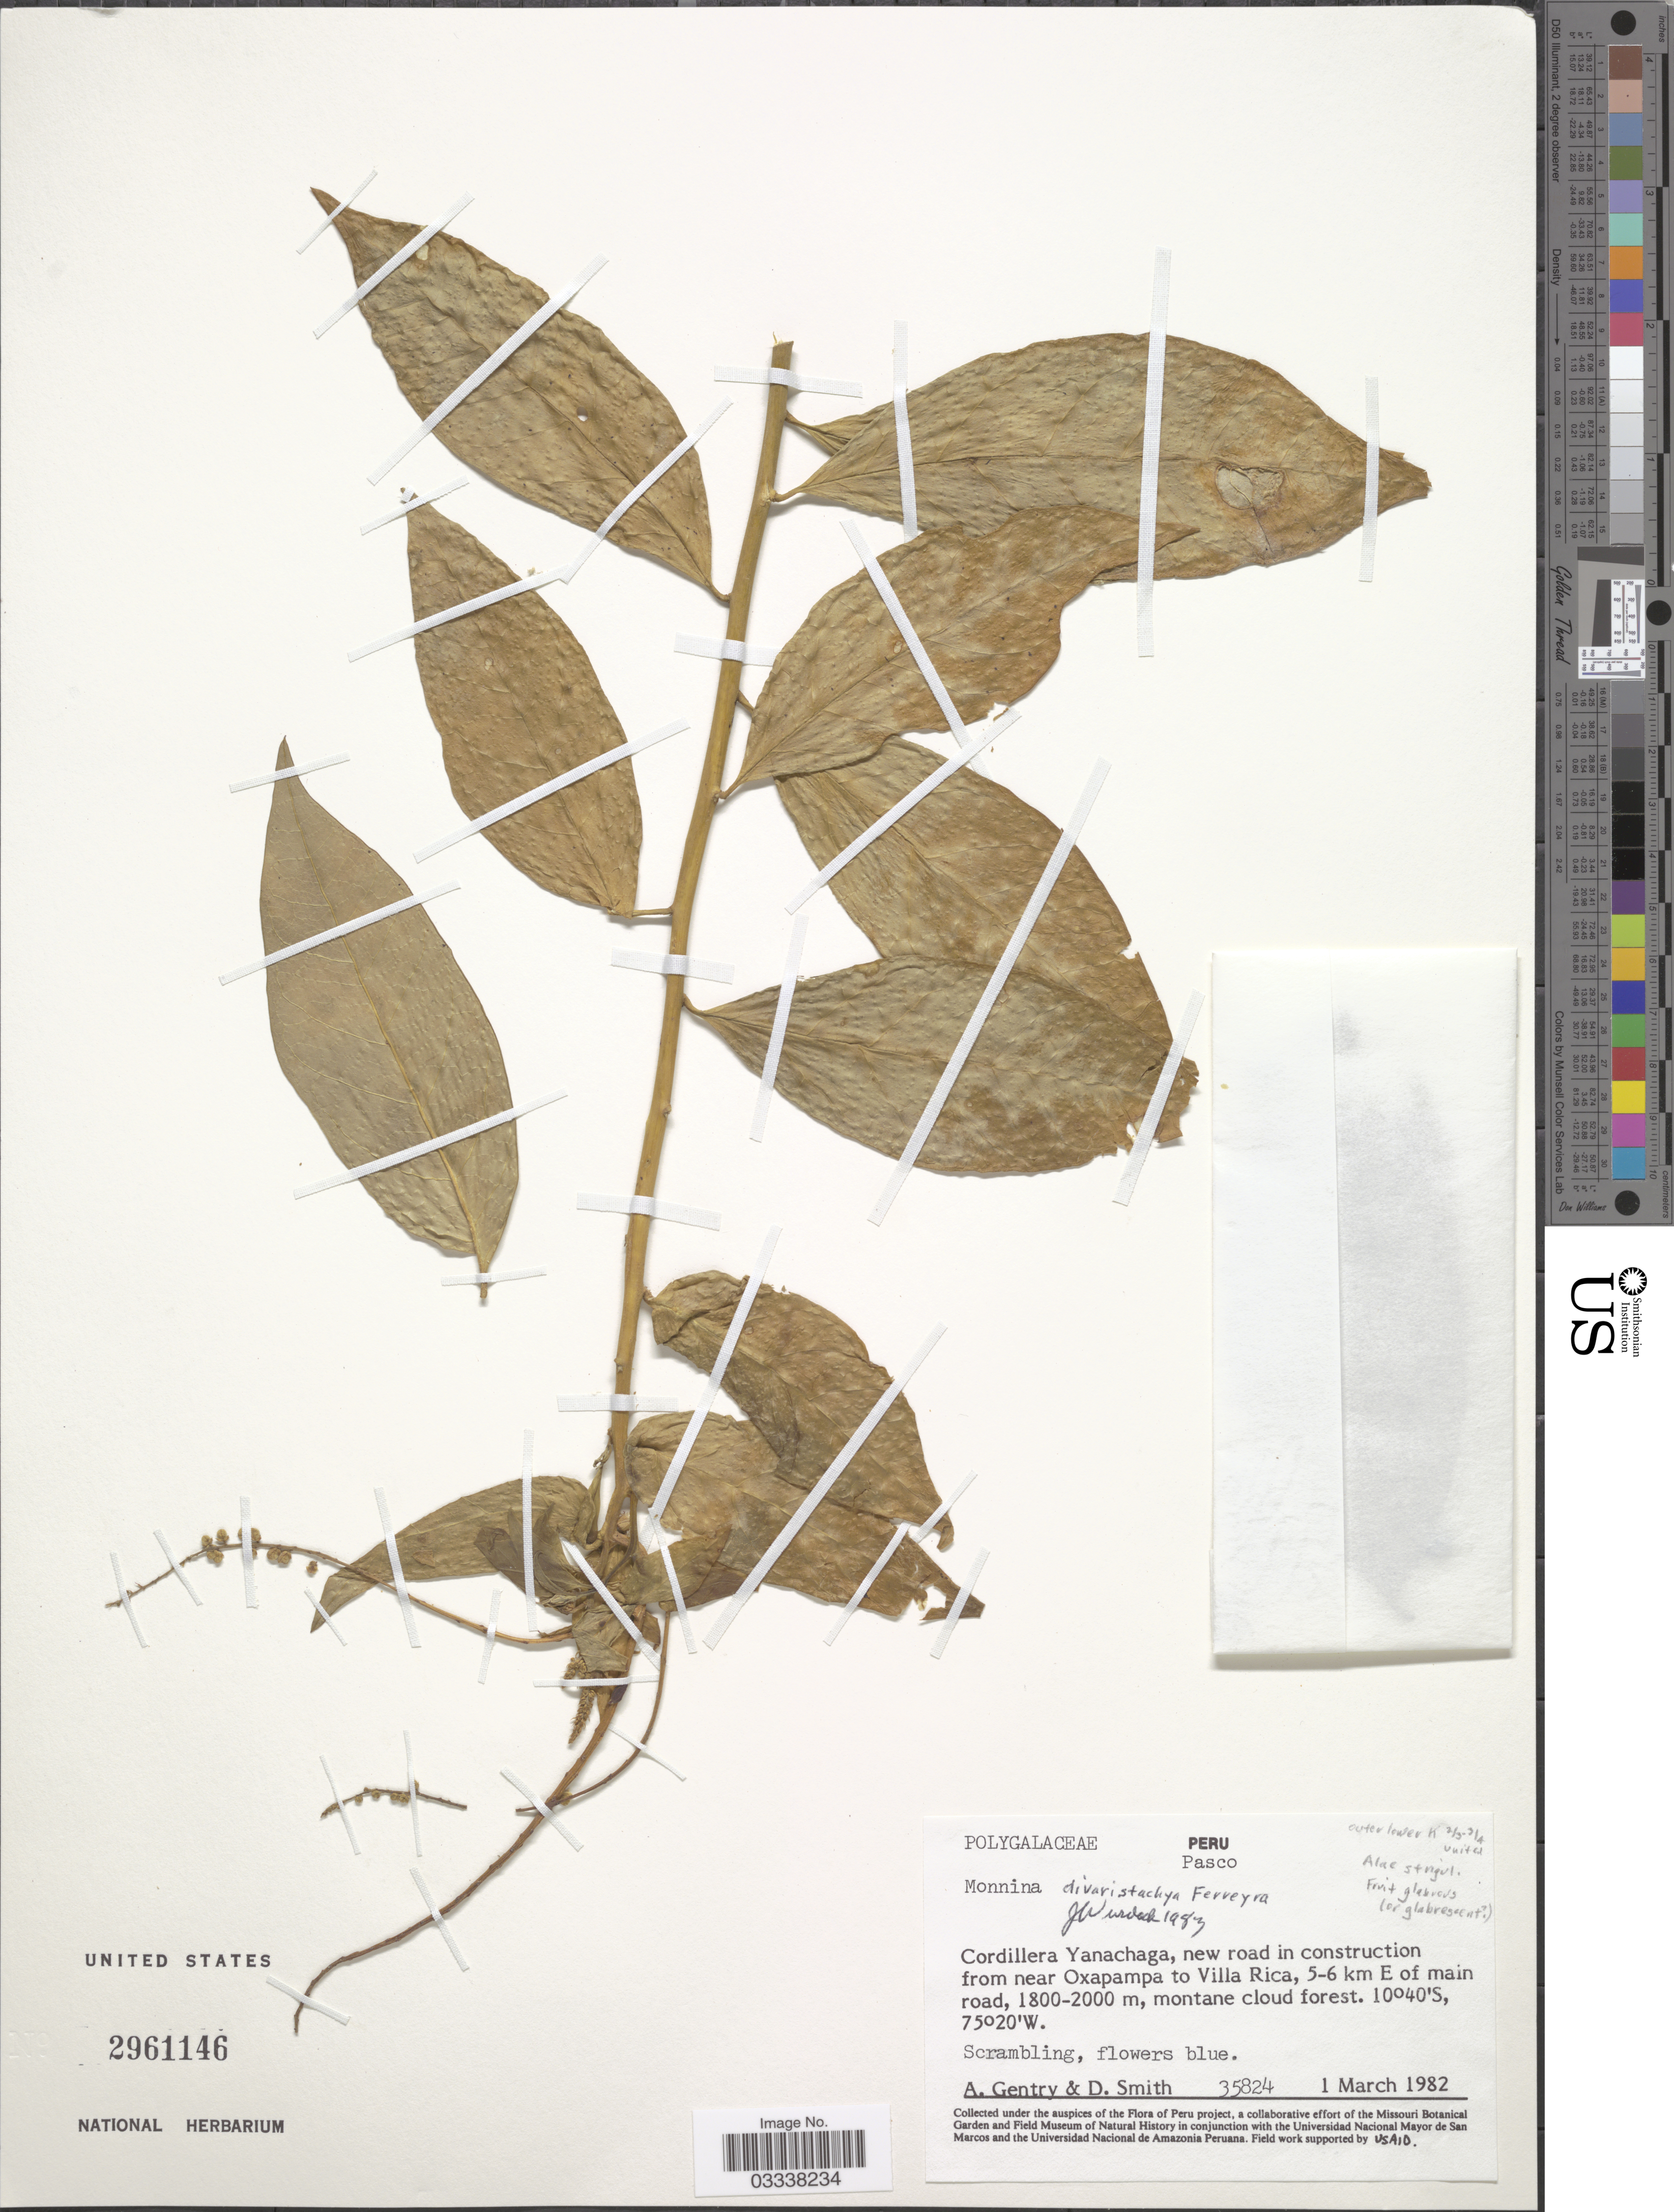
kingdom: Plantae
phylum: Tracheophyta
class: Magnoliopsida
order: Fabales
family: Polygalaceae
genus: Monnina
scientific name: Monnina divaristachya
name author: Ferreyra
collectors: A. H. Gentry & D. Smith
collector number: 35824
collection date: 1982-03-01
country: Peru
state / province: Pasco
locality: Cordillera Yanachaga, new road in construction from near Oxapampa to Villa Rica, 5-6 km E of main road.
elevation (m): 1800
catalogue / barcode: US 2961146